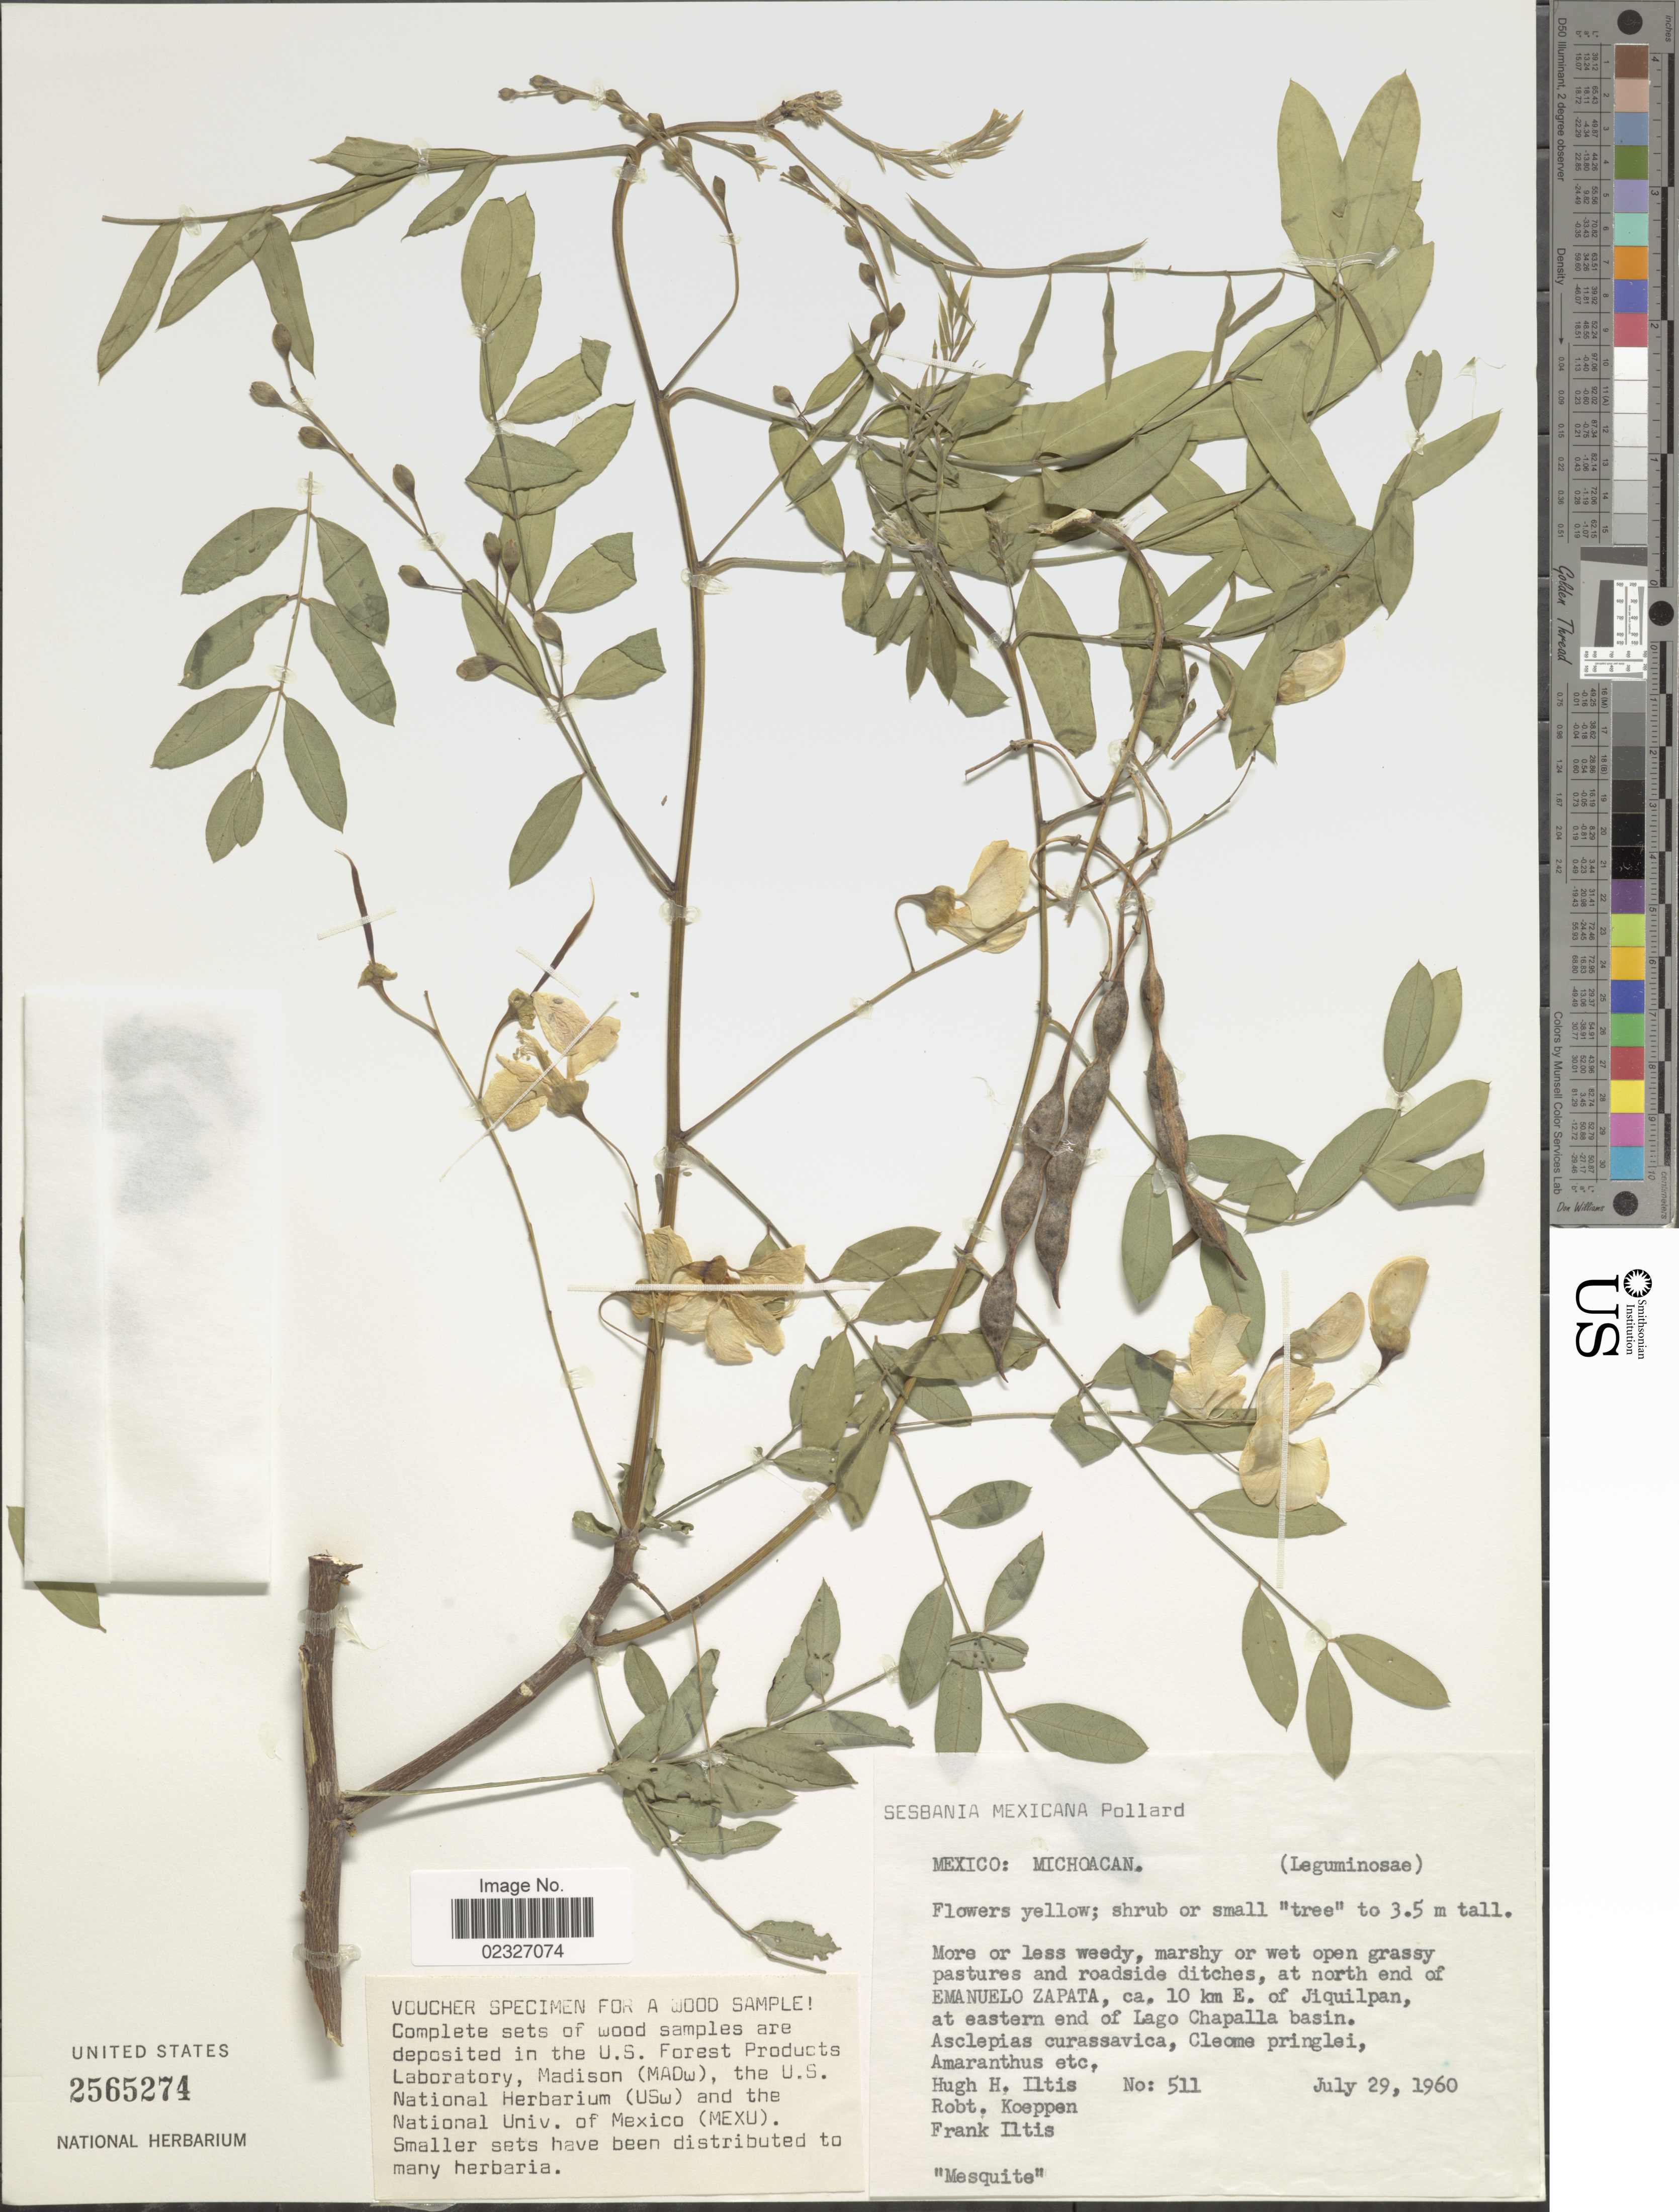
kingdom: Plantae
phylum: Tracheophyta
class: Magnoliopsida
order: Fabales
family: Fabaceae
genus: Sesbania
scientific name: Sesbania longifolia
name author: DC.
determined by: Strong, M. T., (US), Smithsonian Institution - National Museum of Natural History (UNITED STATES)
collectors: H. H. Iltis & R. K. Iltis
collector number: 511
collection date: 1960-07-29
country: Mexico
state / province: Michoacán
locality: More or less weedy, marshy or wet open grassy pastures and roadside ditches, at north end of Emanuelo Zapata, ca. 10 km E of Jiquilpan, at eastern end of Lago Chapalla basin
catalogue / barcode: US 2565274